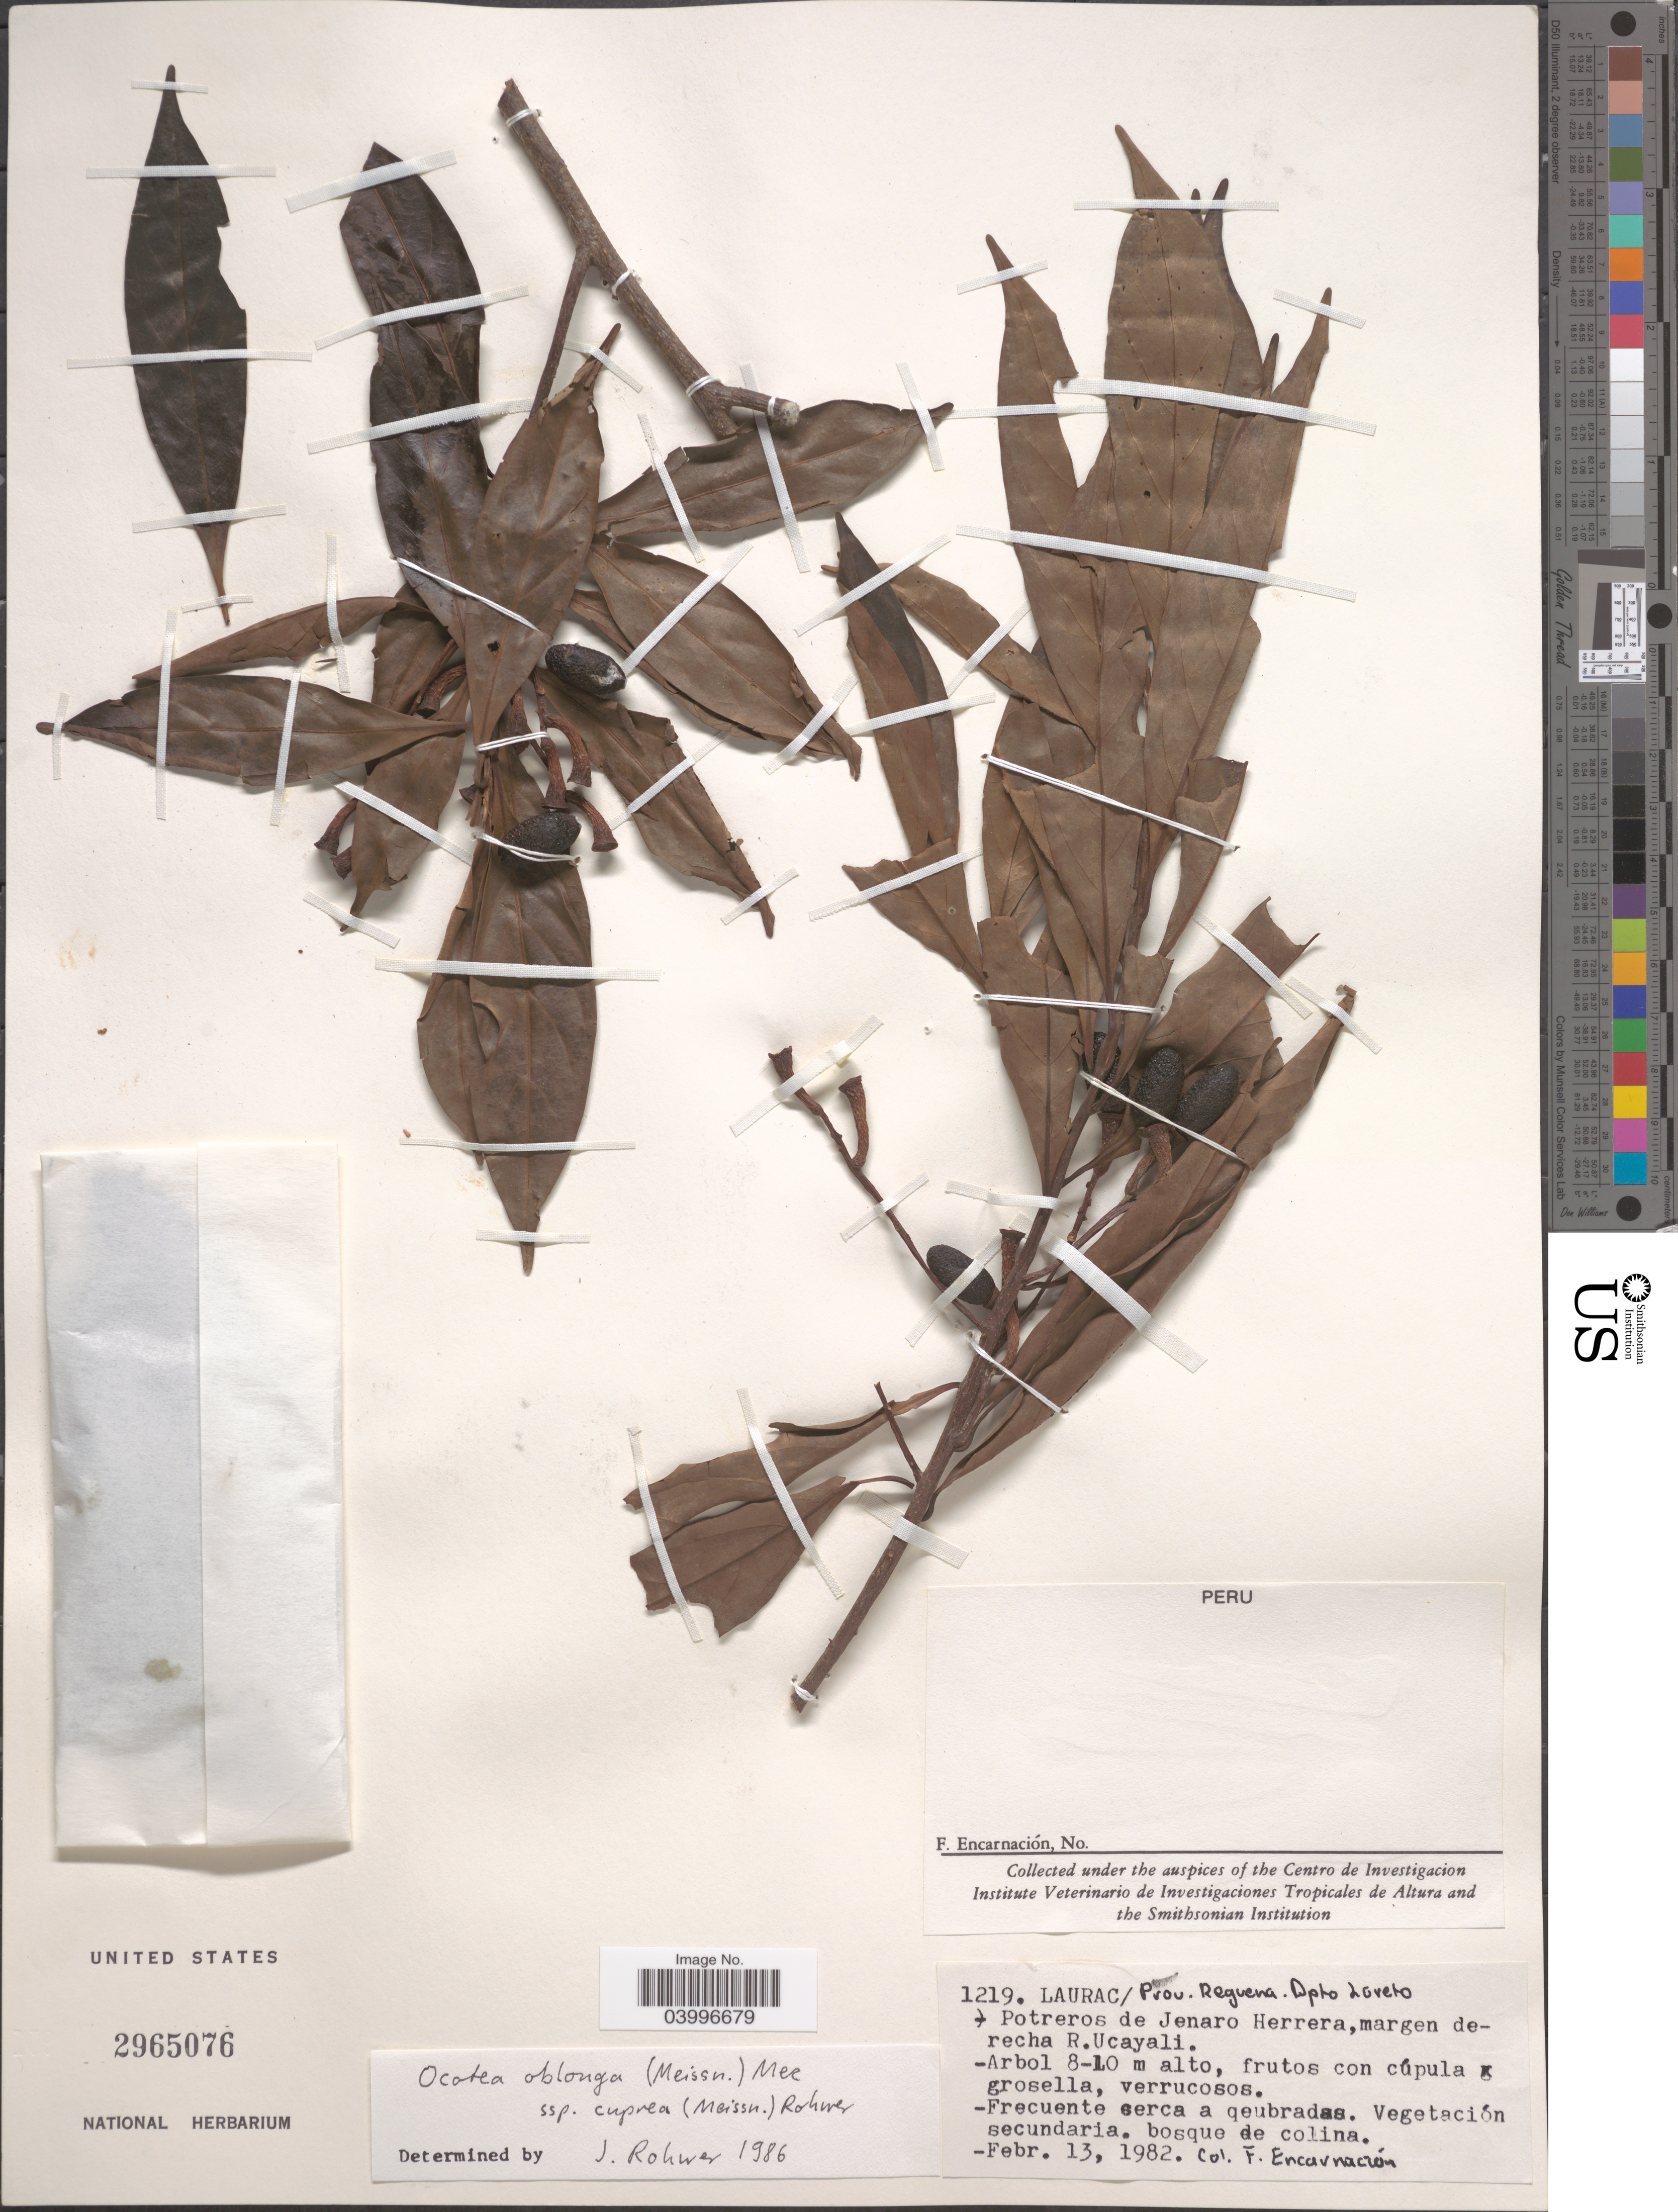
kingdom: Plantae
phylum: Tracheophyta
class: Magnoliopsida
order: Laurales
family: Lauraceae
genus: Ocotea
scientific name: Ocotea oblonga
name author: (Meisn.) Mez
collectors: F. Encarnación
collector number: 1219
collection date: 1982-02-13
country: Peru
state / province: Loreto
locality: Prov. Reguena. Dpto. Loreto. Potreros de Jenaro Herrera,margen derecha R.Ucayali.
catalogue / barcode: US 2965076